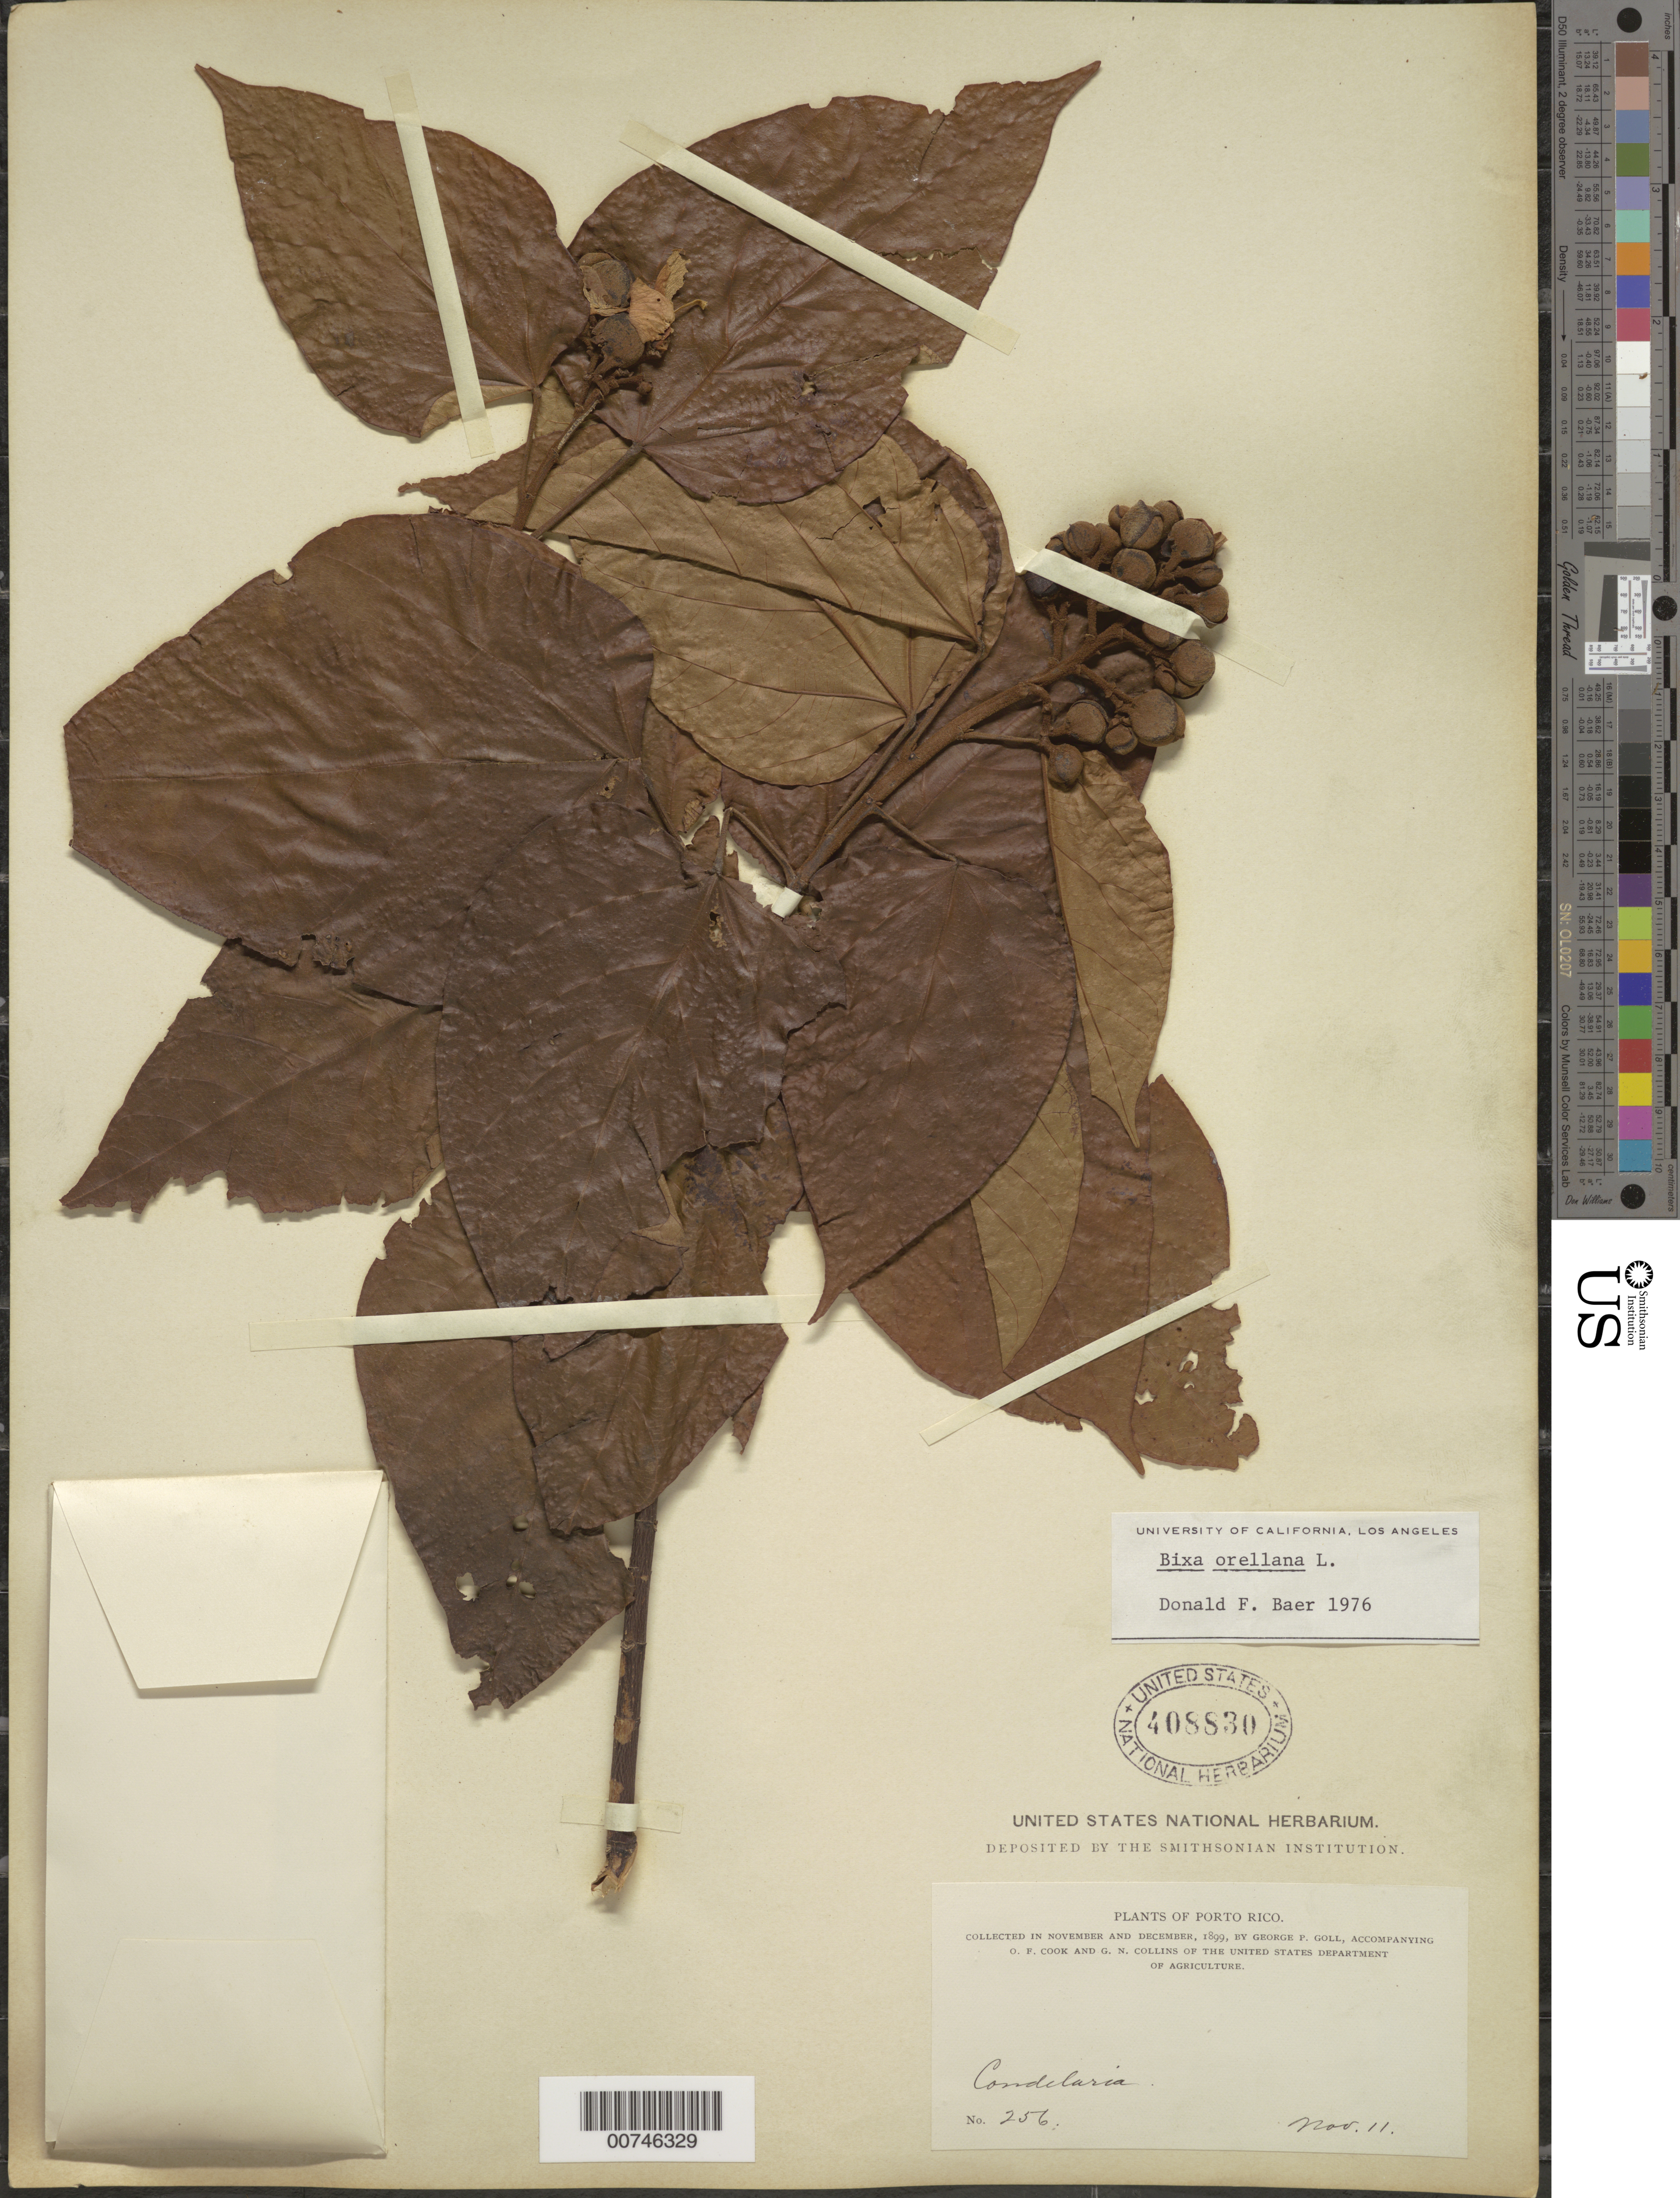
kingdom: Plantae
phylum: Tracheophyta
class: Magnoliopsida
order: Malvales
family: Bixaceae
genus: Bixa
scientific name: Bixa orellana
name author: L.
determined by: Baer, D. F.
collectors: G. Goll, O. F. Cook & G. N. Collins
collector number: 256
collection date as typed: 11 Nov 1899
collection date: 1899-11-11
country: Puerto Rico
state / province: Toa Baja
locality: Candelaria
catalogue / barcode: US 408830